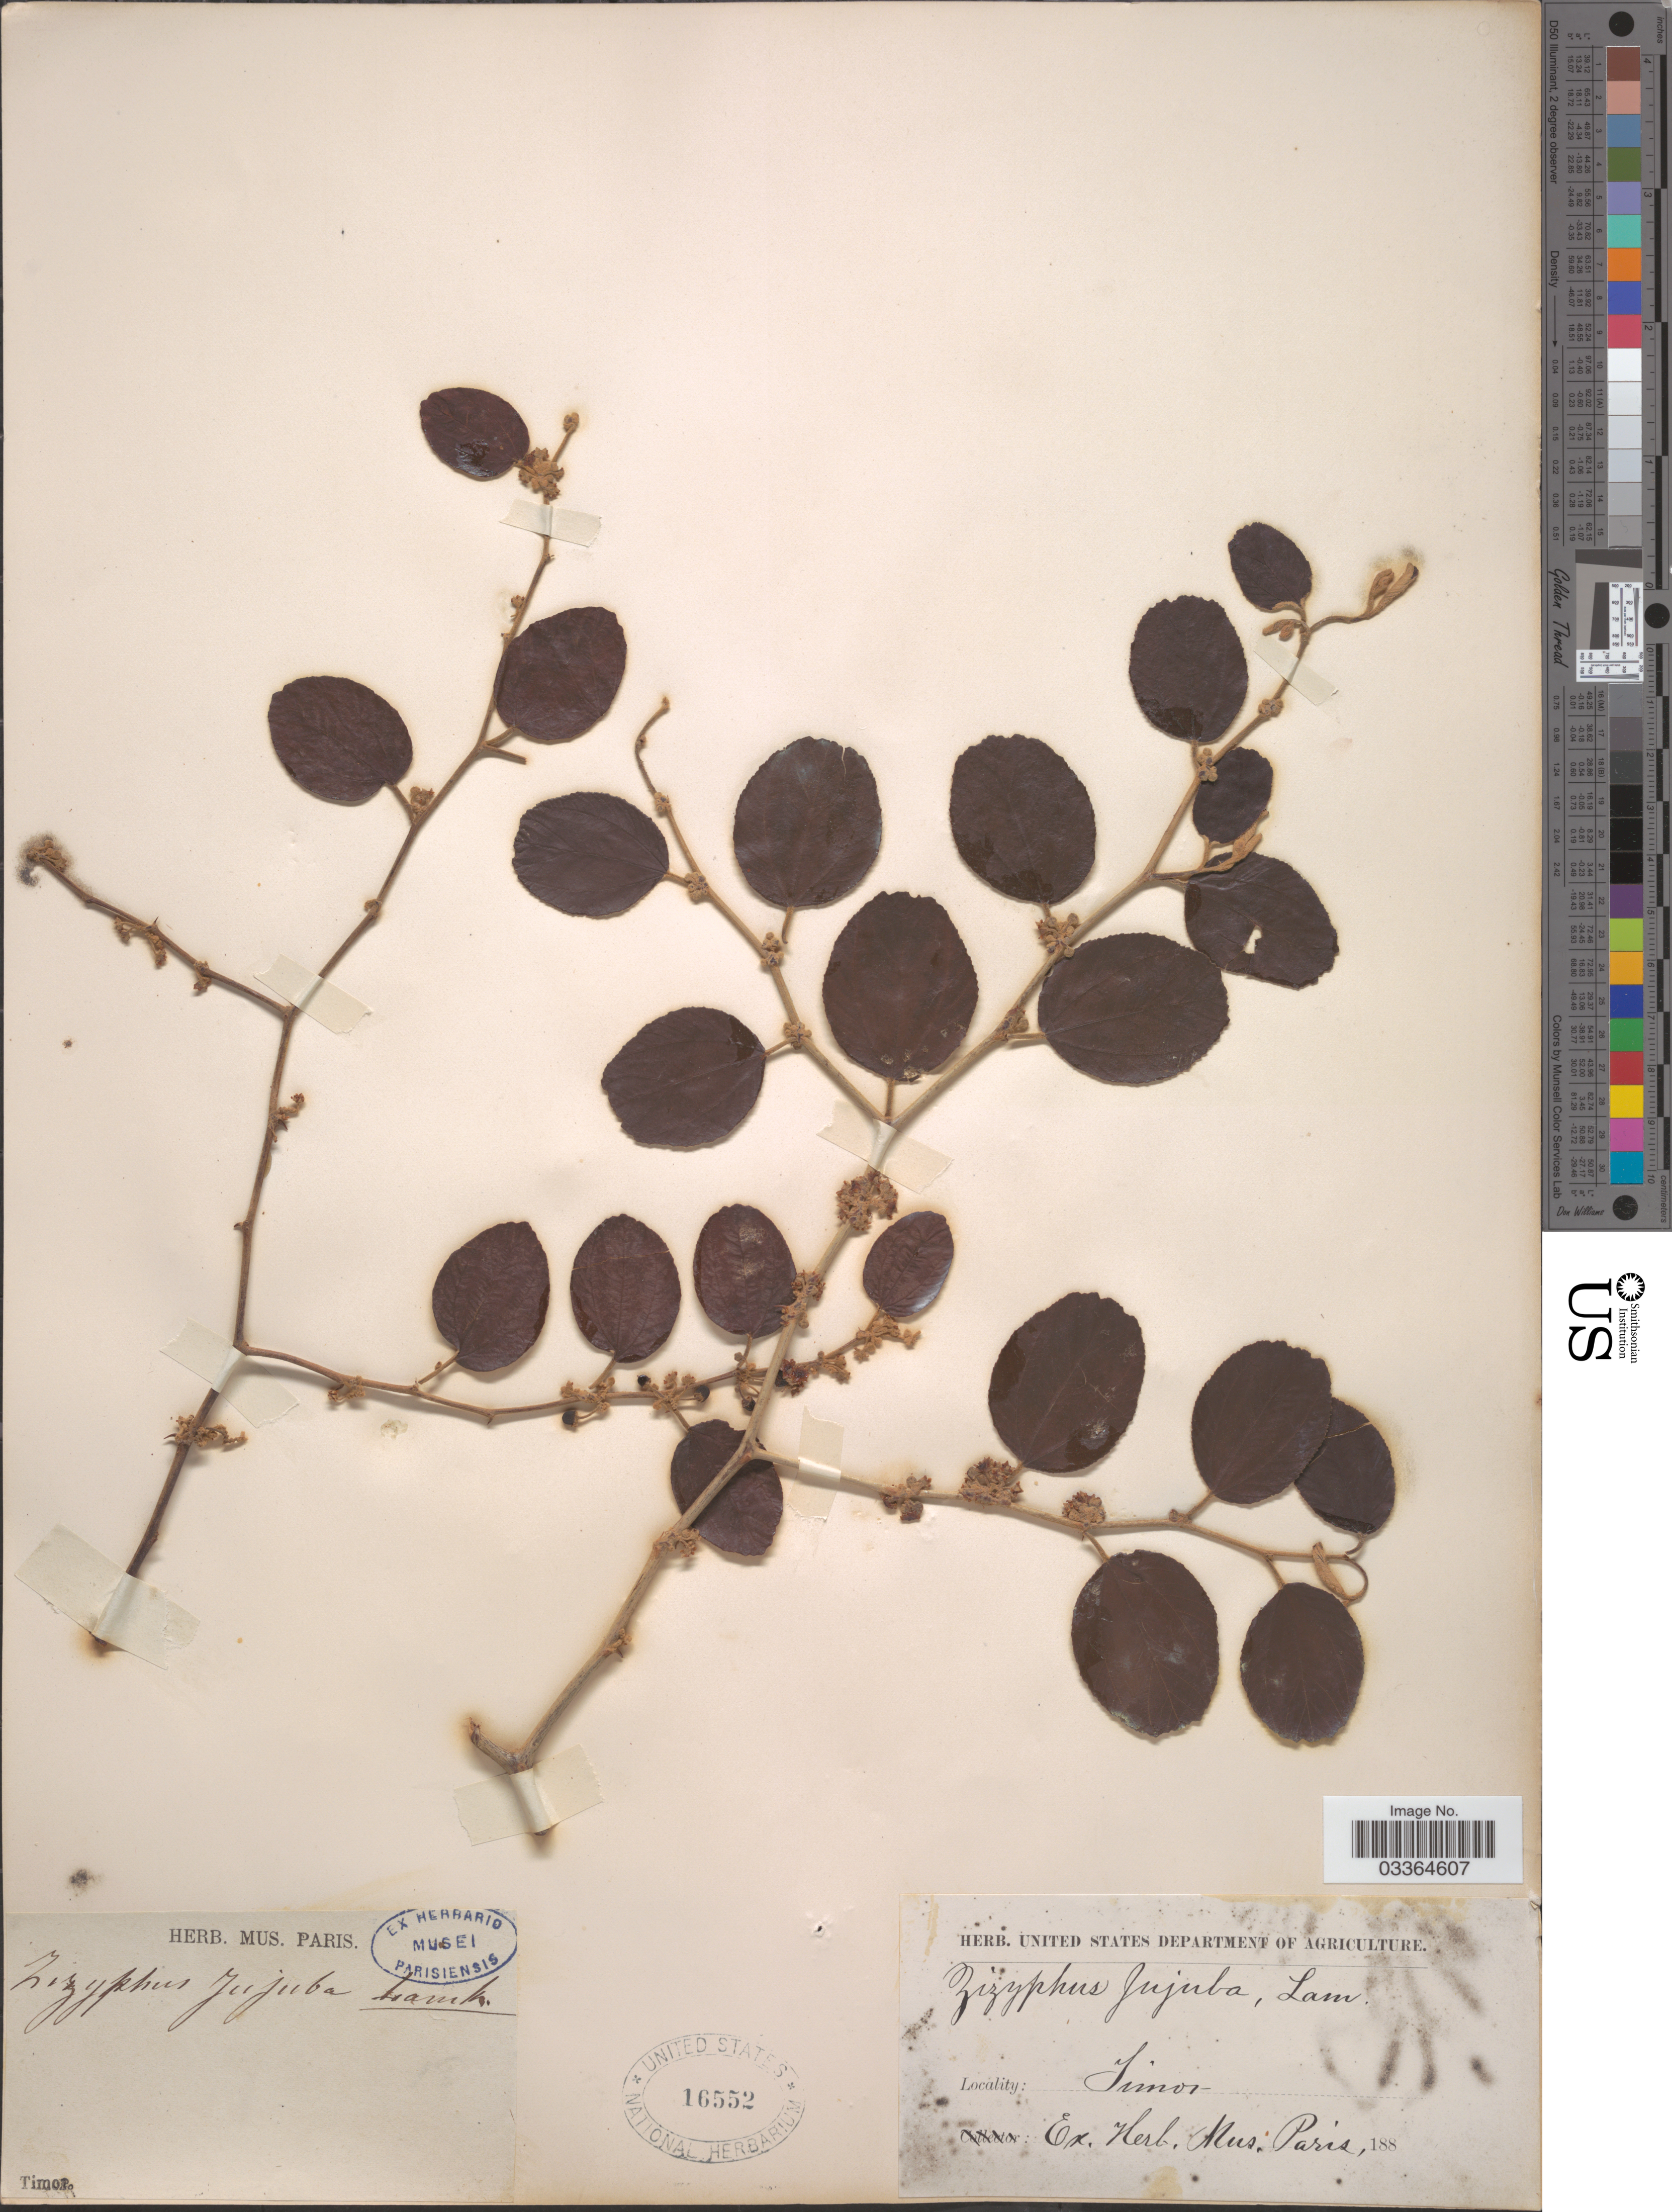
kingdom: Plantae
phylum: Tracheophyta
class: Magnoliopsida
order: Rosales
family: Rhamnaceae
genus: Ziziphus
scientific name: Ziziphus mauritiana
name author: Lam.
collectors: ex herb. Mus. Paris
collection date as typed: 188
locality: Timor.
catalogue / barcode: US 16552